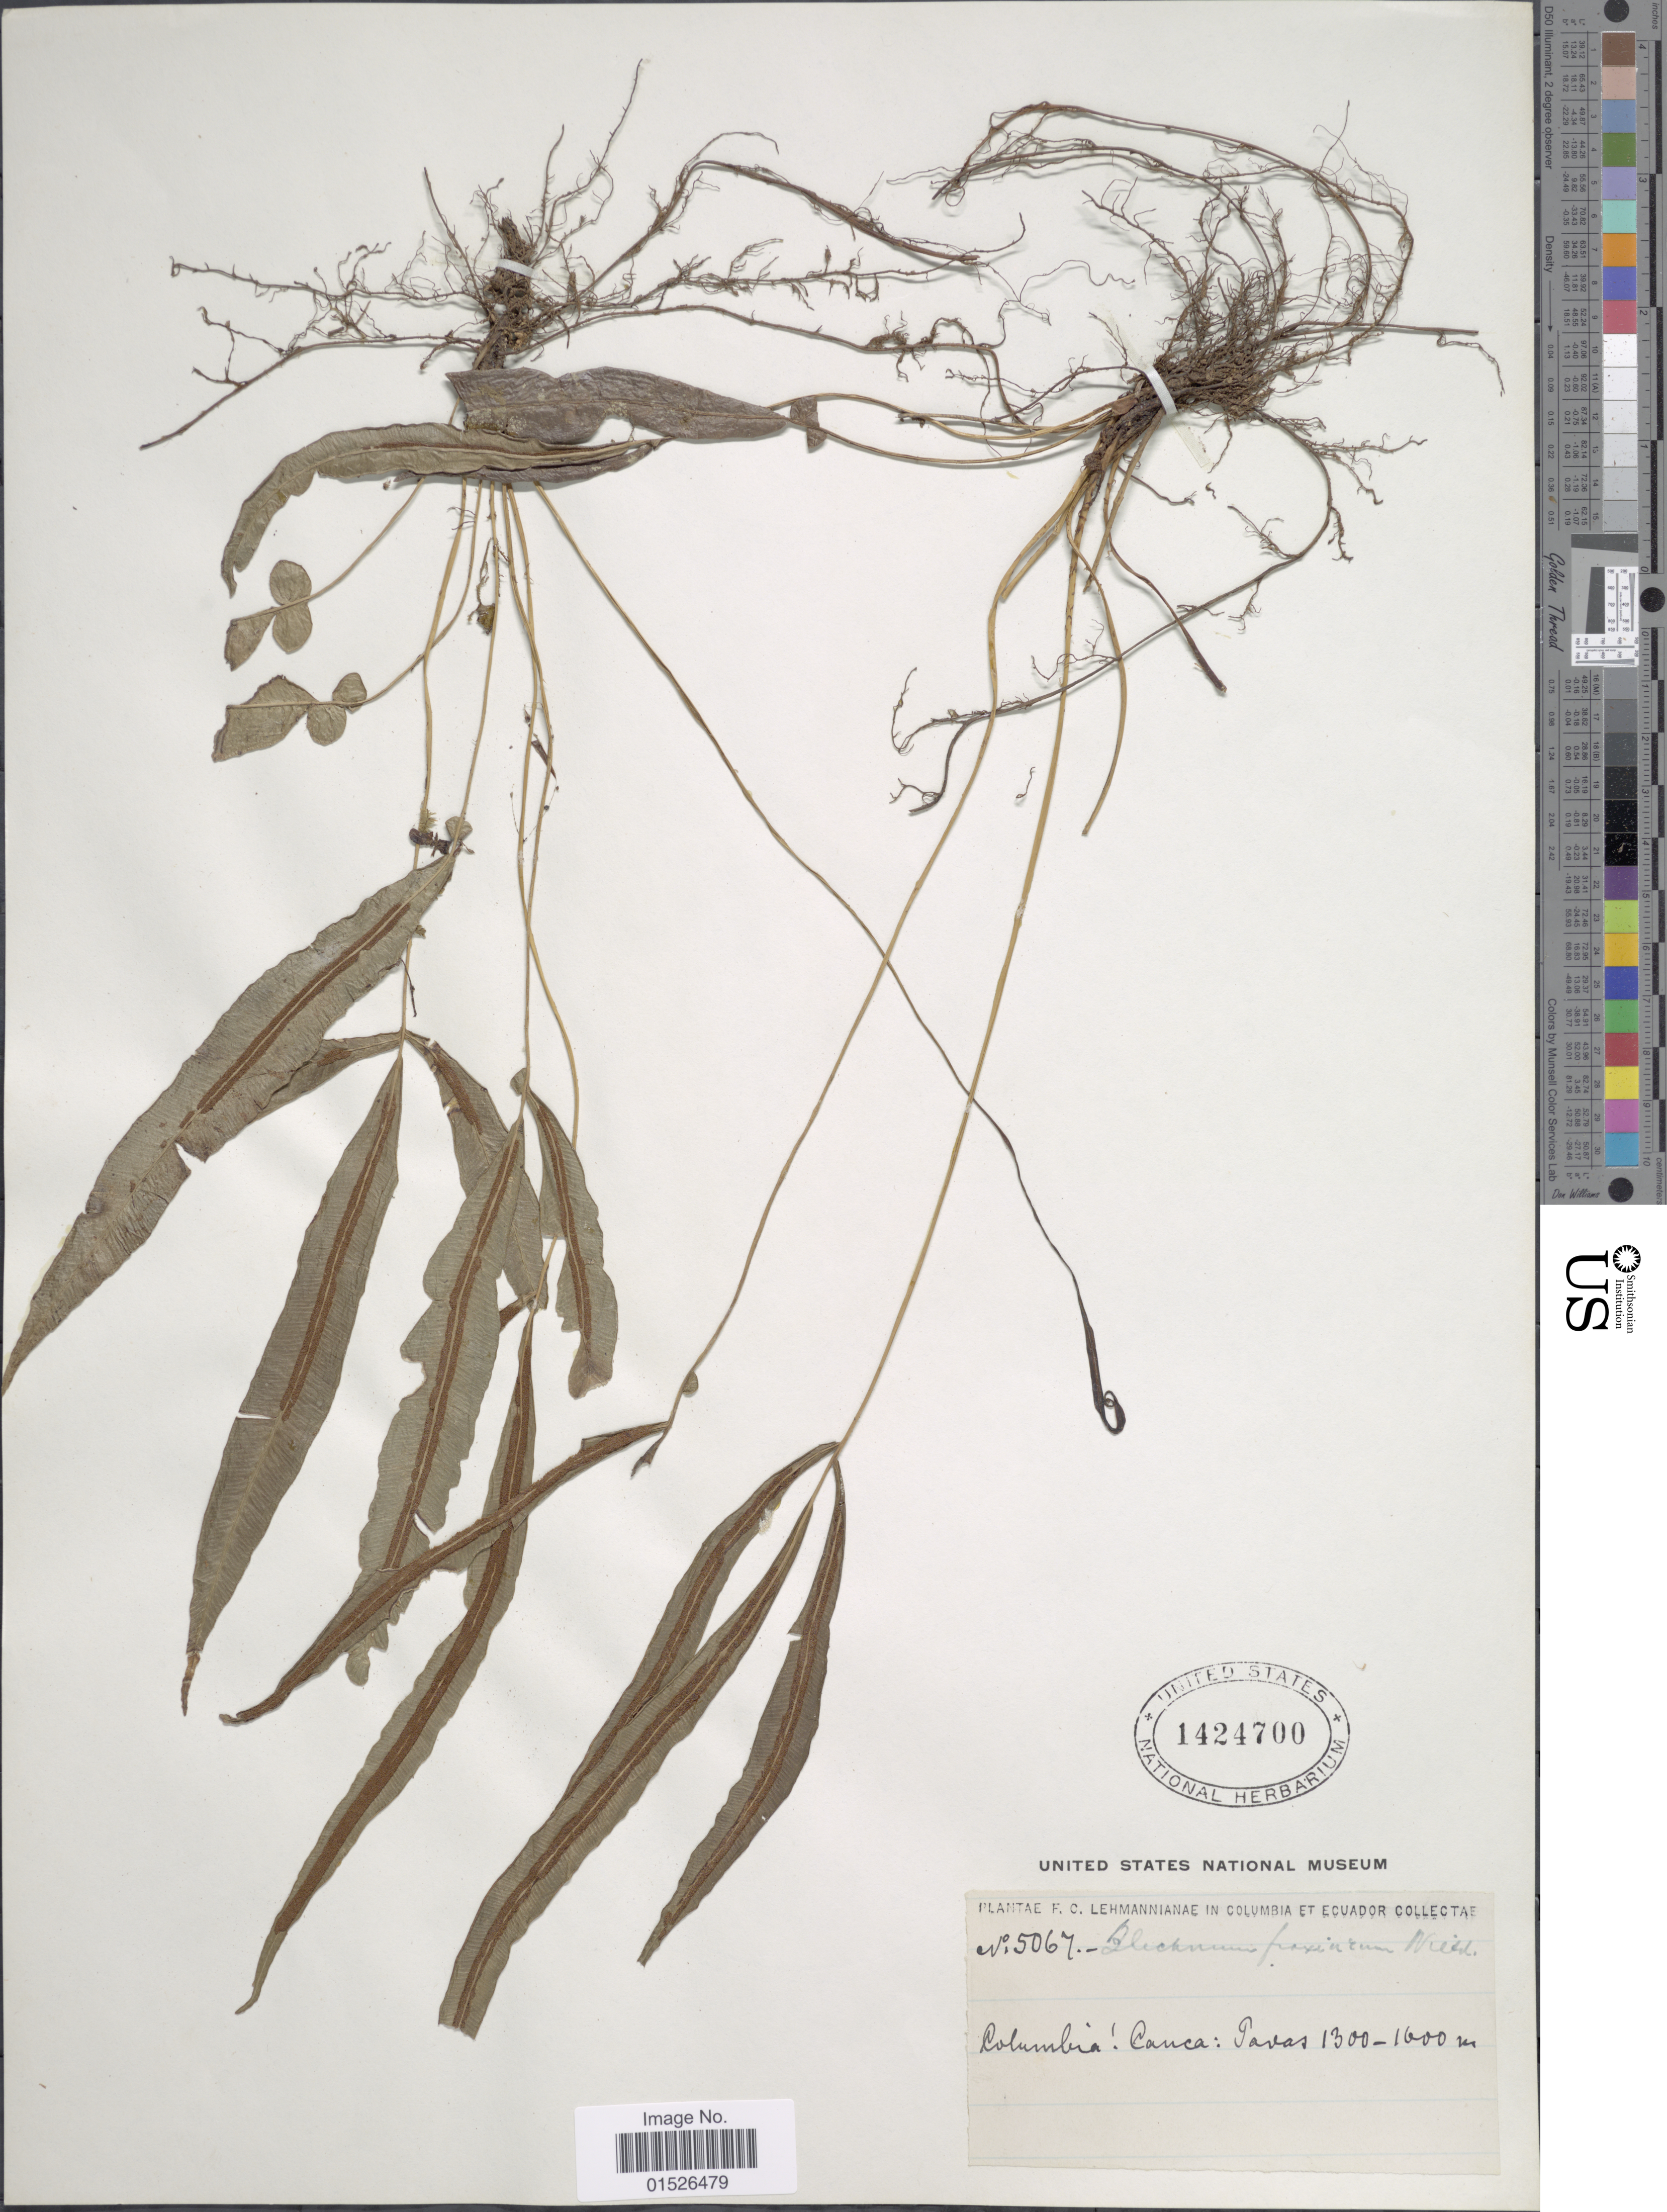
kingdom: Plantae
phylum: Tracheophyta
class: Polypodiopsida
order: Polypodiales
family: Blechnaceae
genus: Blechnum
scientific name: Blechnum meridense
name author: Klotzsch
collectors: F. C. Lehmann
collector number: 5067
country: Colombia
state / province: Valle del Cauca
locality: Pavas, Cauca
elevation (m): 1300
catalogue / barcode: US 1424700